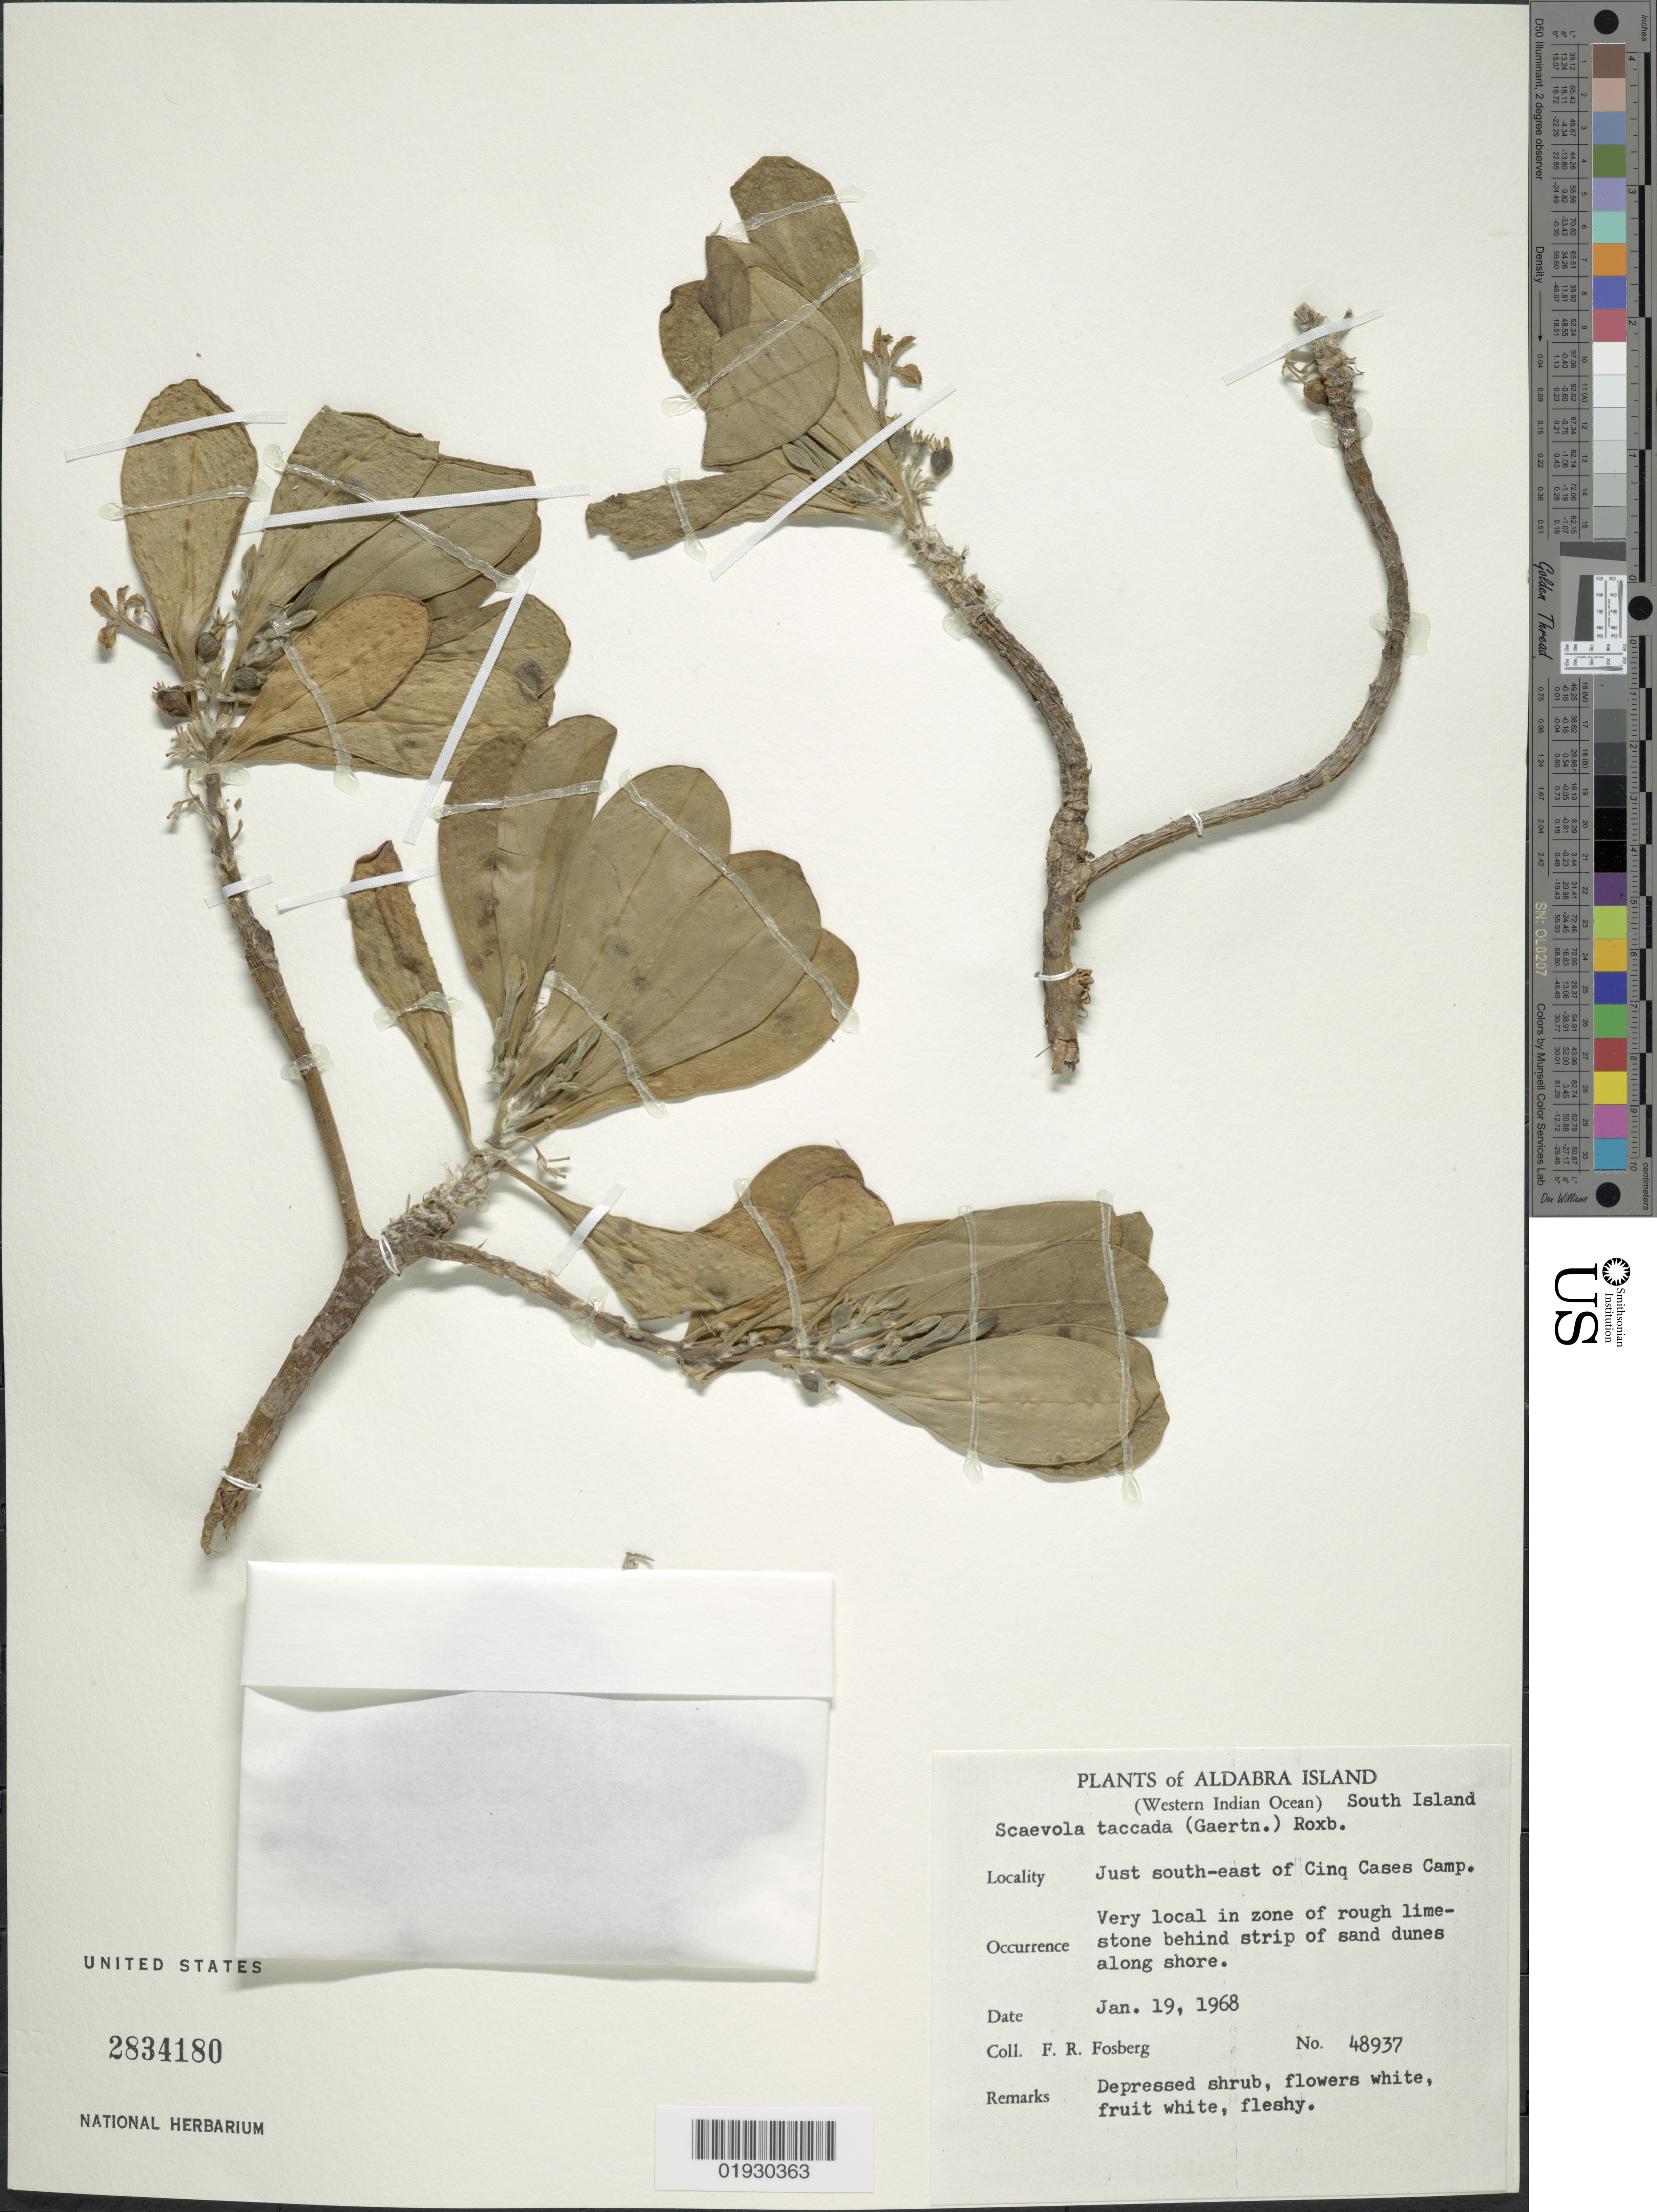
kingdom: Plantae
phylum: Tracheophyta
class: Magnoliopsida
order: Asterales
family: Goodeniaceae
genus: Scaevola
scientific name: Scaevola taccada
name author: (Gaertn.) Roxb.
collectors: F. R. Fosberg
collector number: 48937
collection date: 1968-01-19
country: Seychelles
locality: Aldabra Island. (Western Indian Ocean). South Island. Just south-east of Cinq Cases Camp.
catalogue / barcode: US 2834180